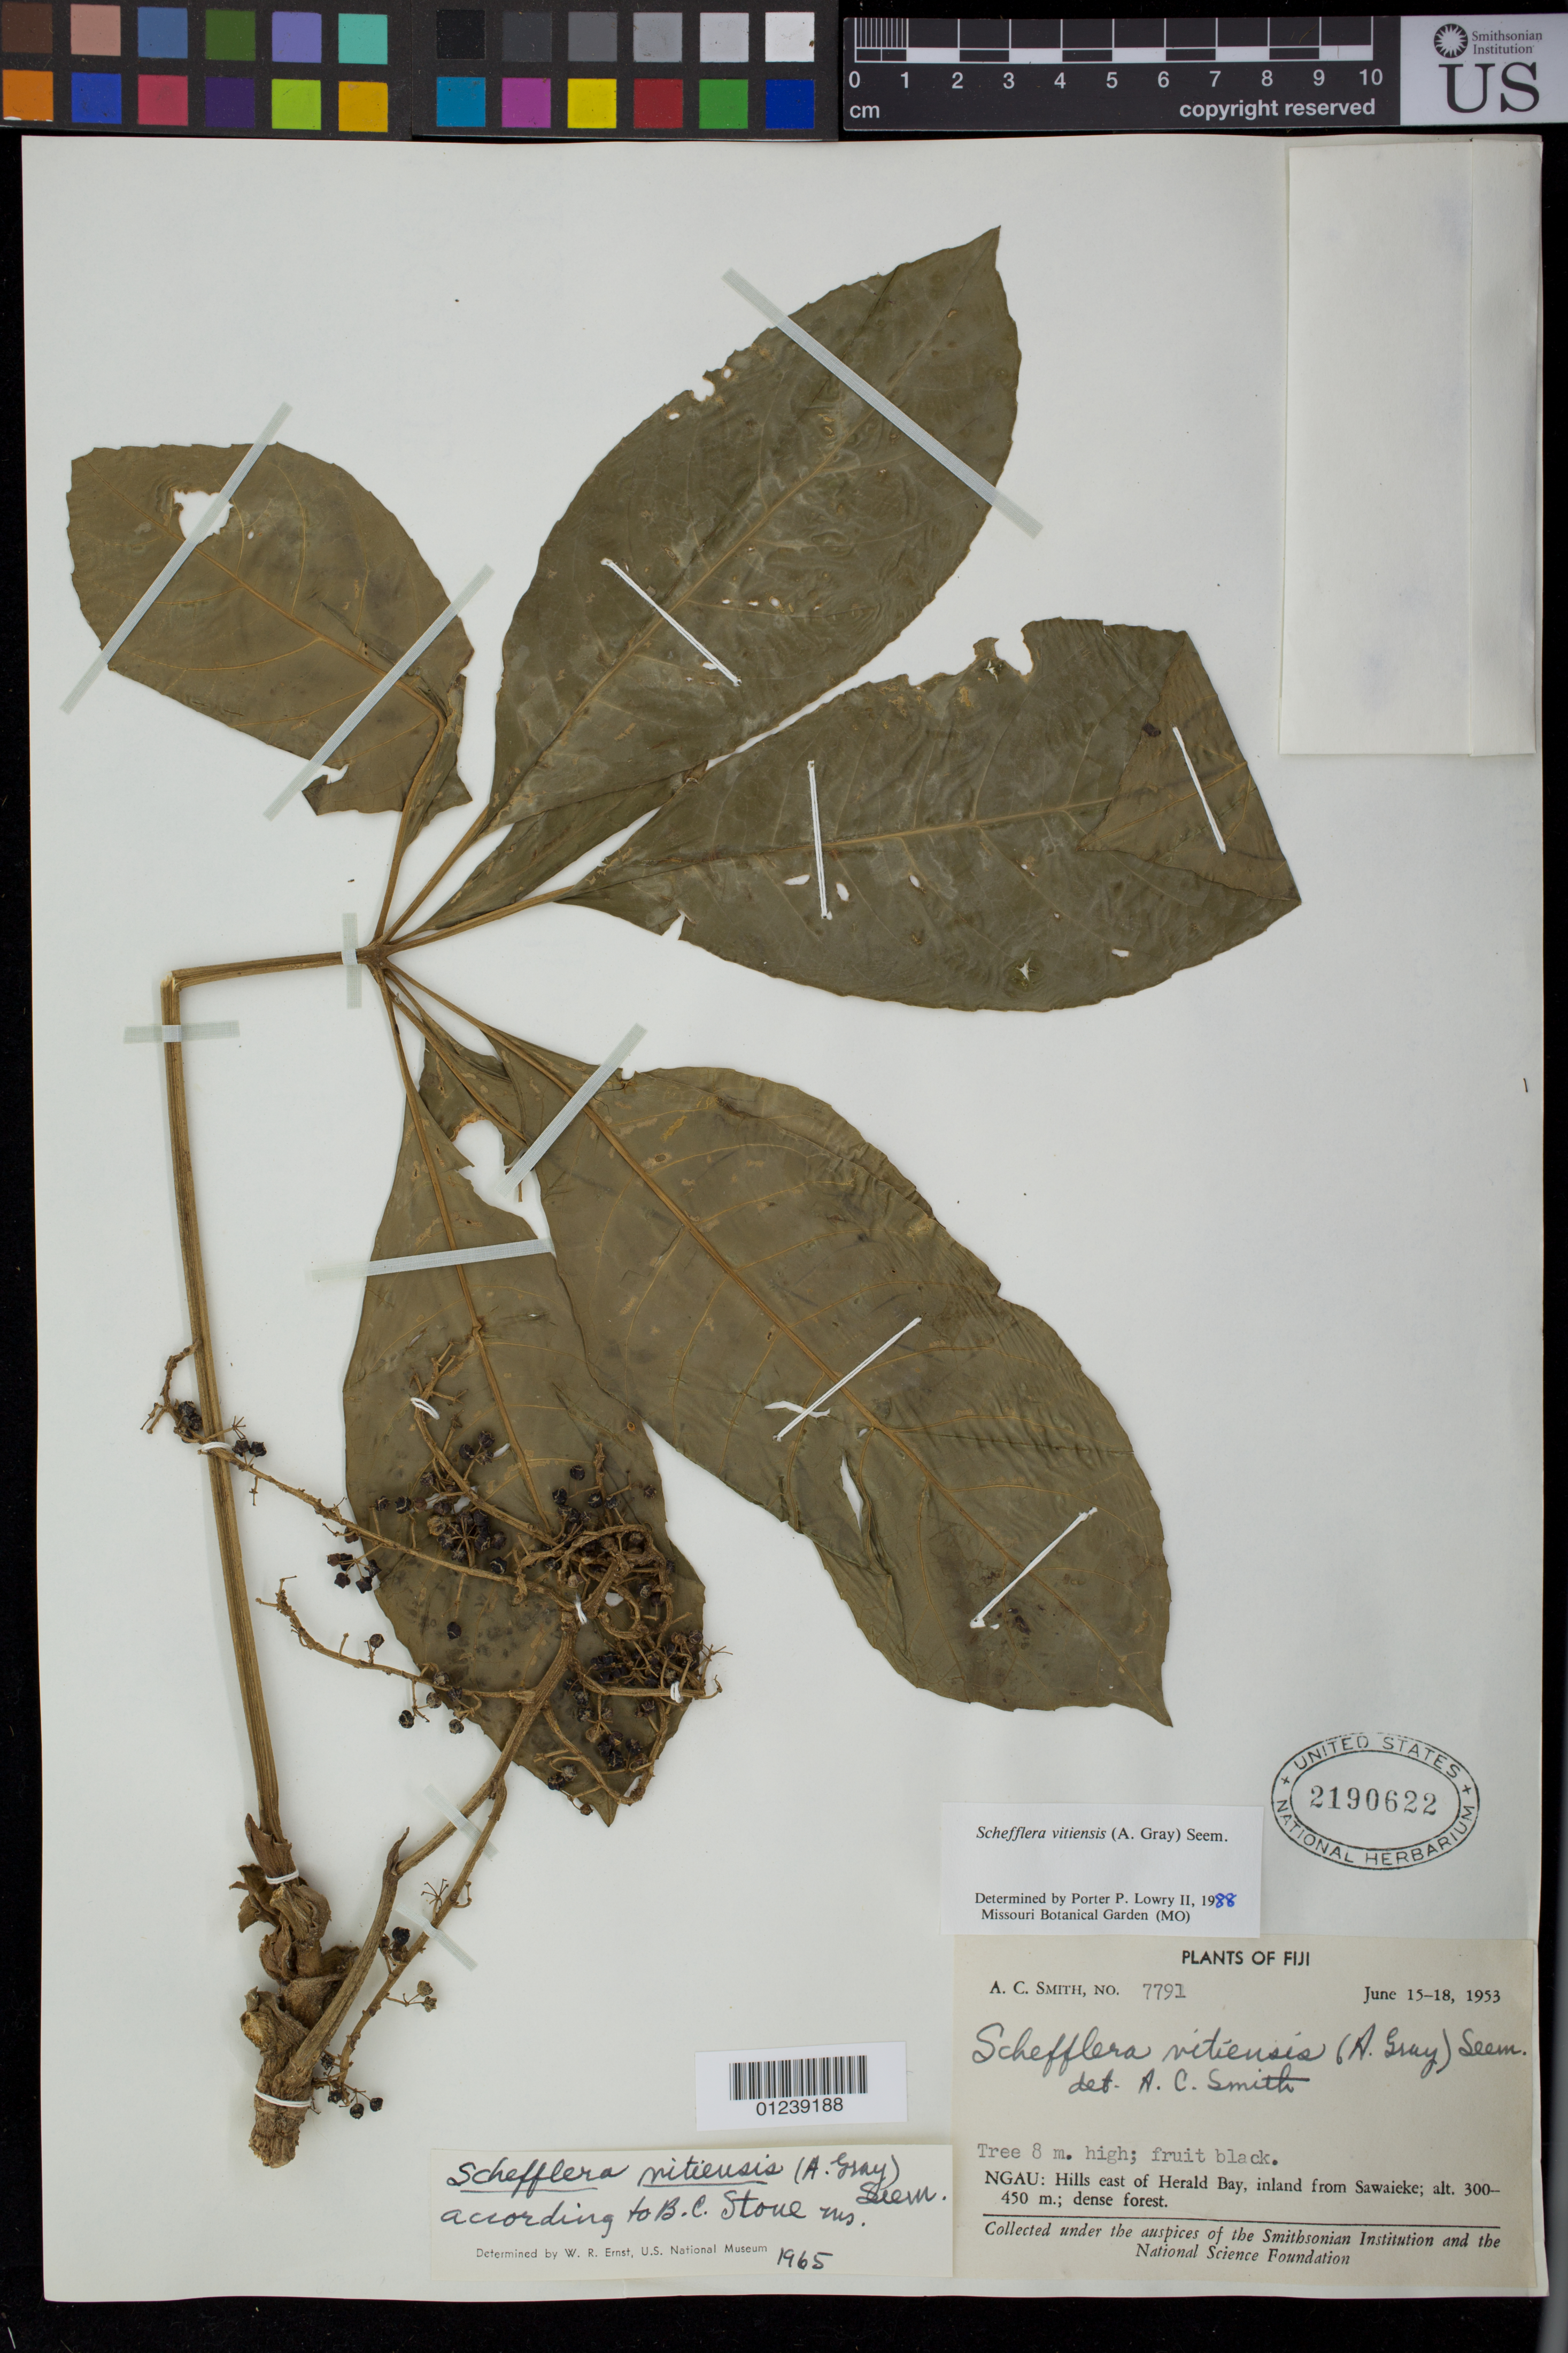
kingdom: Plantae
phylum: Tracheophyta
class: Magnoliopsida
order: Apiales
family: Araliaceae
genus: Schefflera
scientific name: Schefflera vitiensis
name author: (A. Gray) Seem.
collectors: A. C. Smith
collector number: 7791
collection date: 1953-06-15/1953-06-18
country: Fiji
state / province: Eastern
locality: Ngau: Hills east of Herald Bay, inland from Sawaieke.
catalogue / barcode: US 2190622